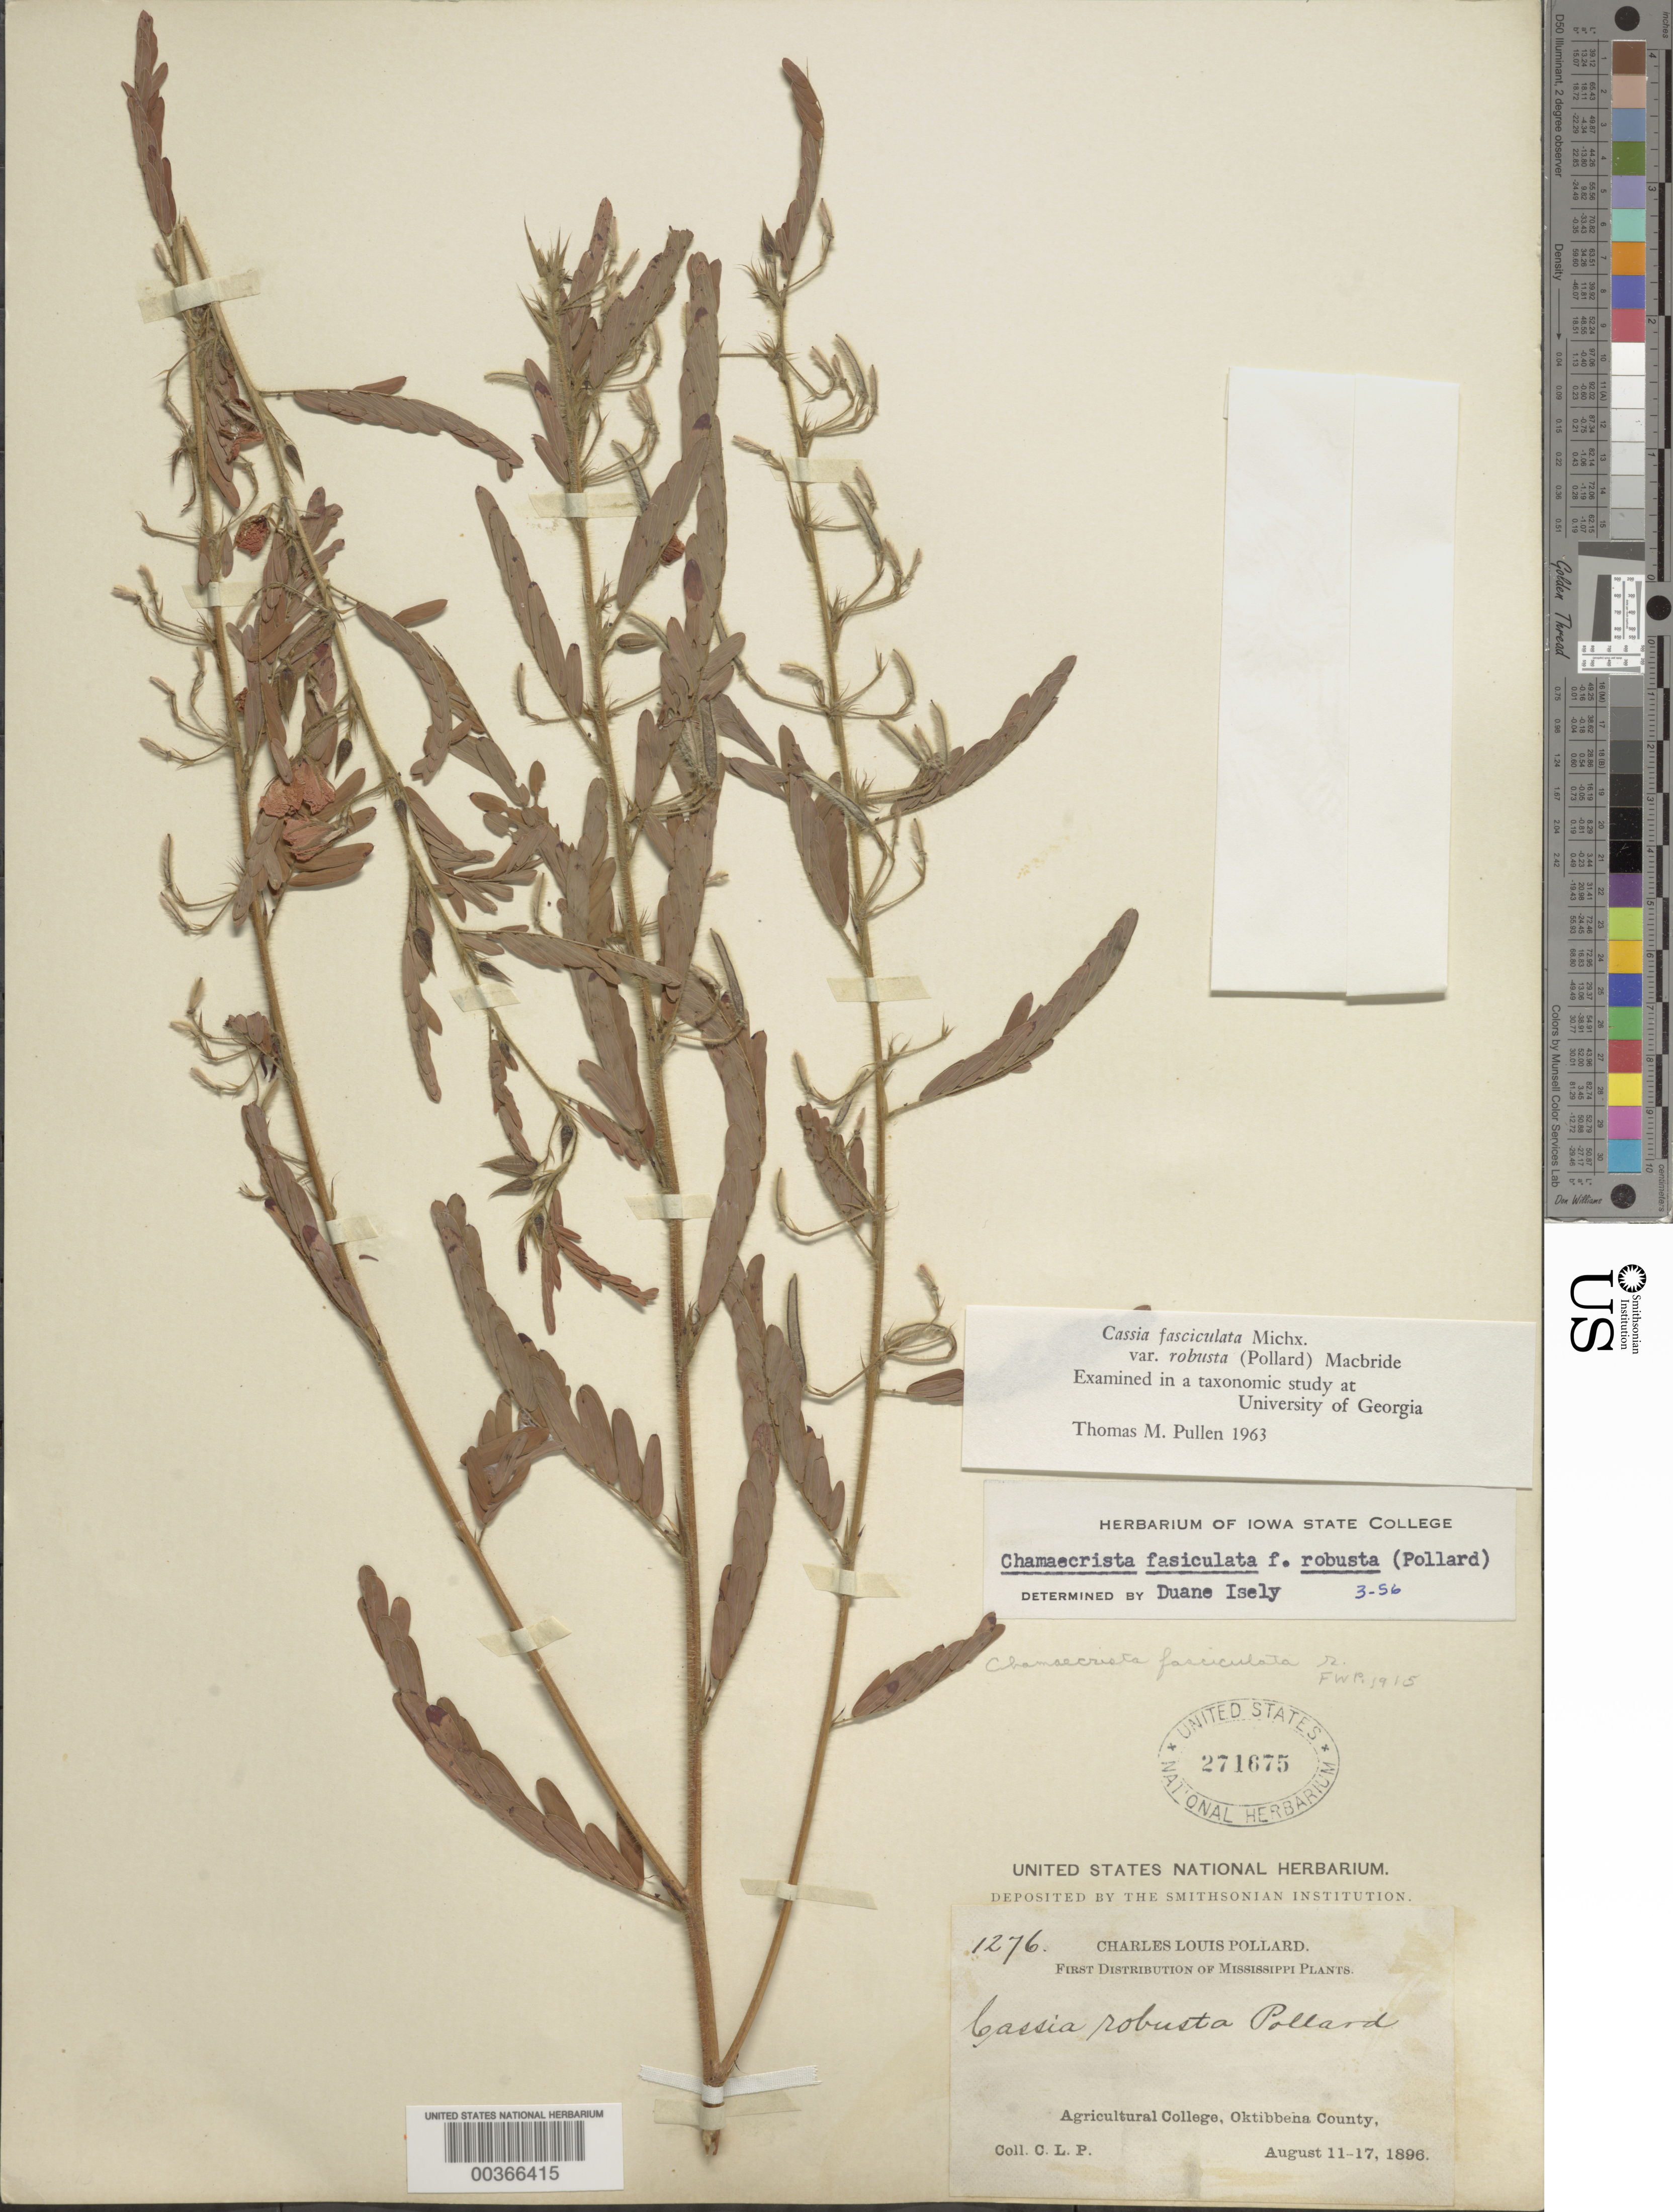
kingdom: Plantae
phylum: Tracheophyta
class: Magnoliopsida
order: Fabales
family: Fabaceae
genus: Chamaecrista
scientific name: Chamaecrista fasciculata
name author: (Michx.) Greene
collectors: C. L. Pollard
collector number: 1276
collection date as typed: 11 Aug 1896 to 17 Aug 1896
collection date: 1896-08-11/1896-08-17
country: United States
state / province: Mississippi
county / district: Oktibbeha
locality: Agricultural College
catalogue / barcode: US 271675